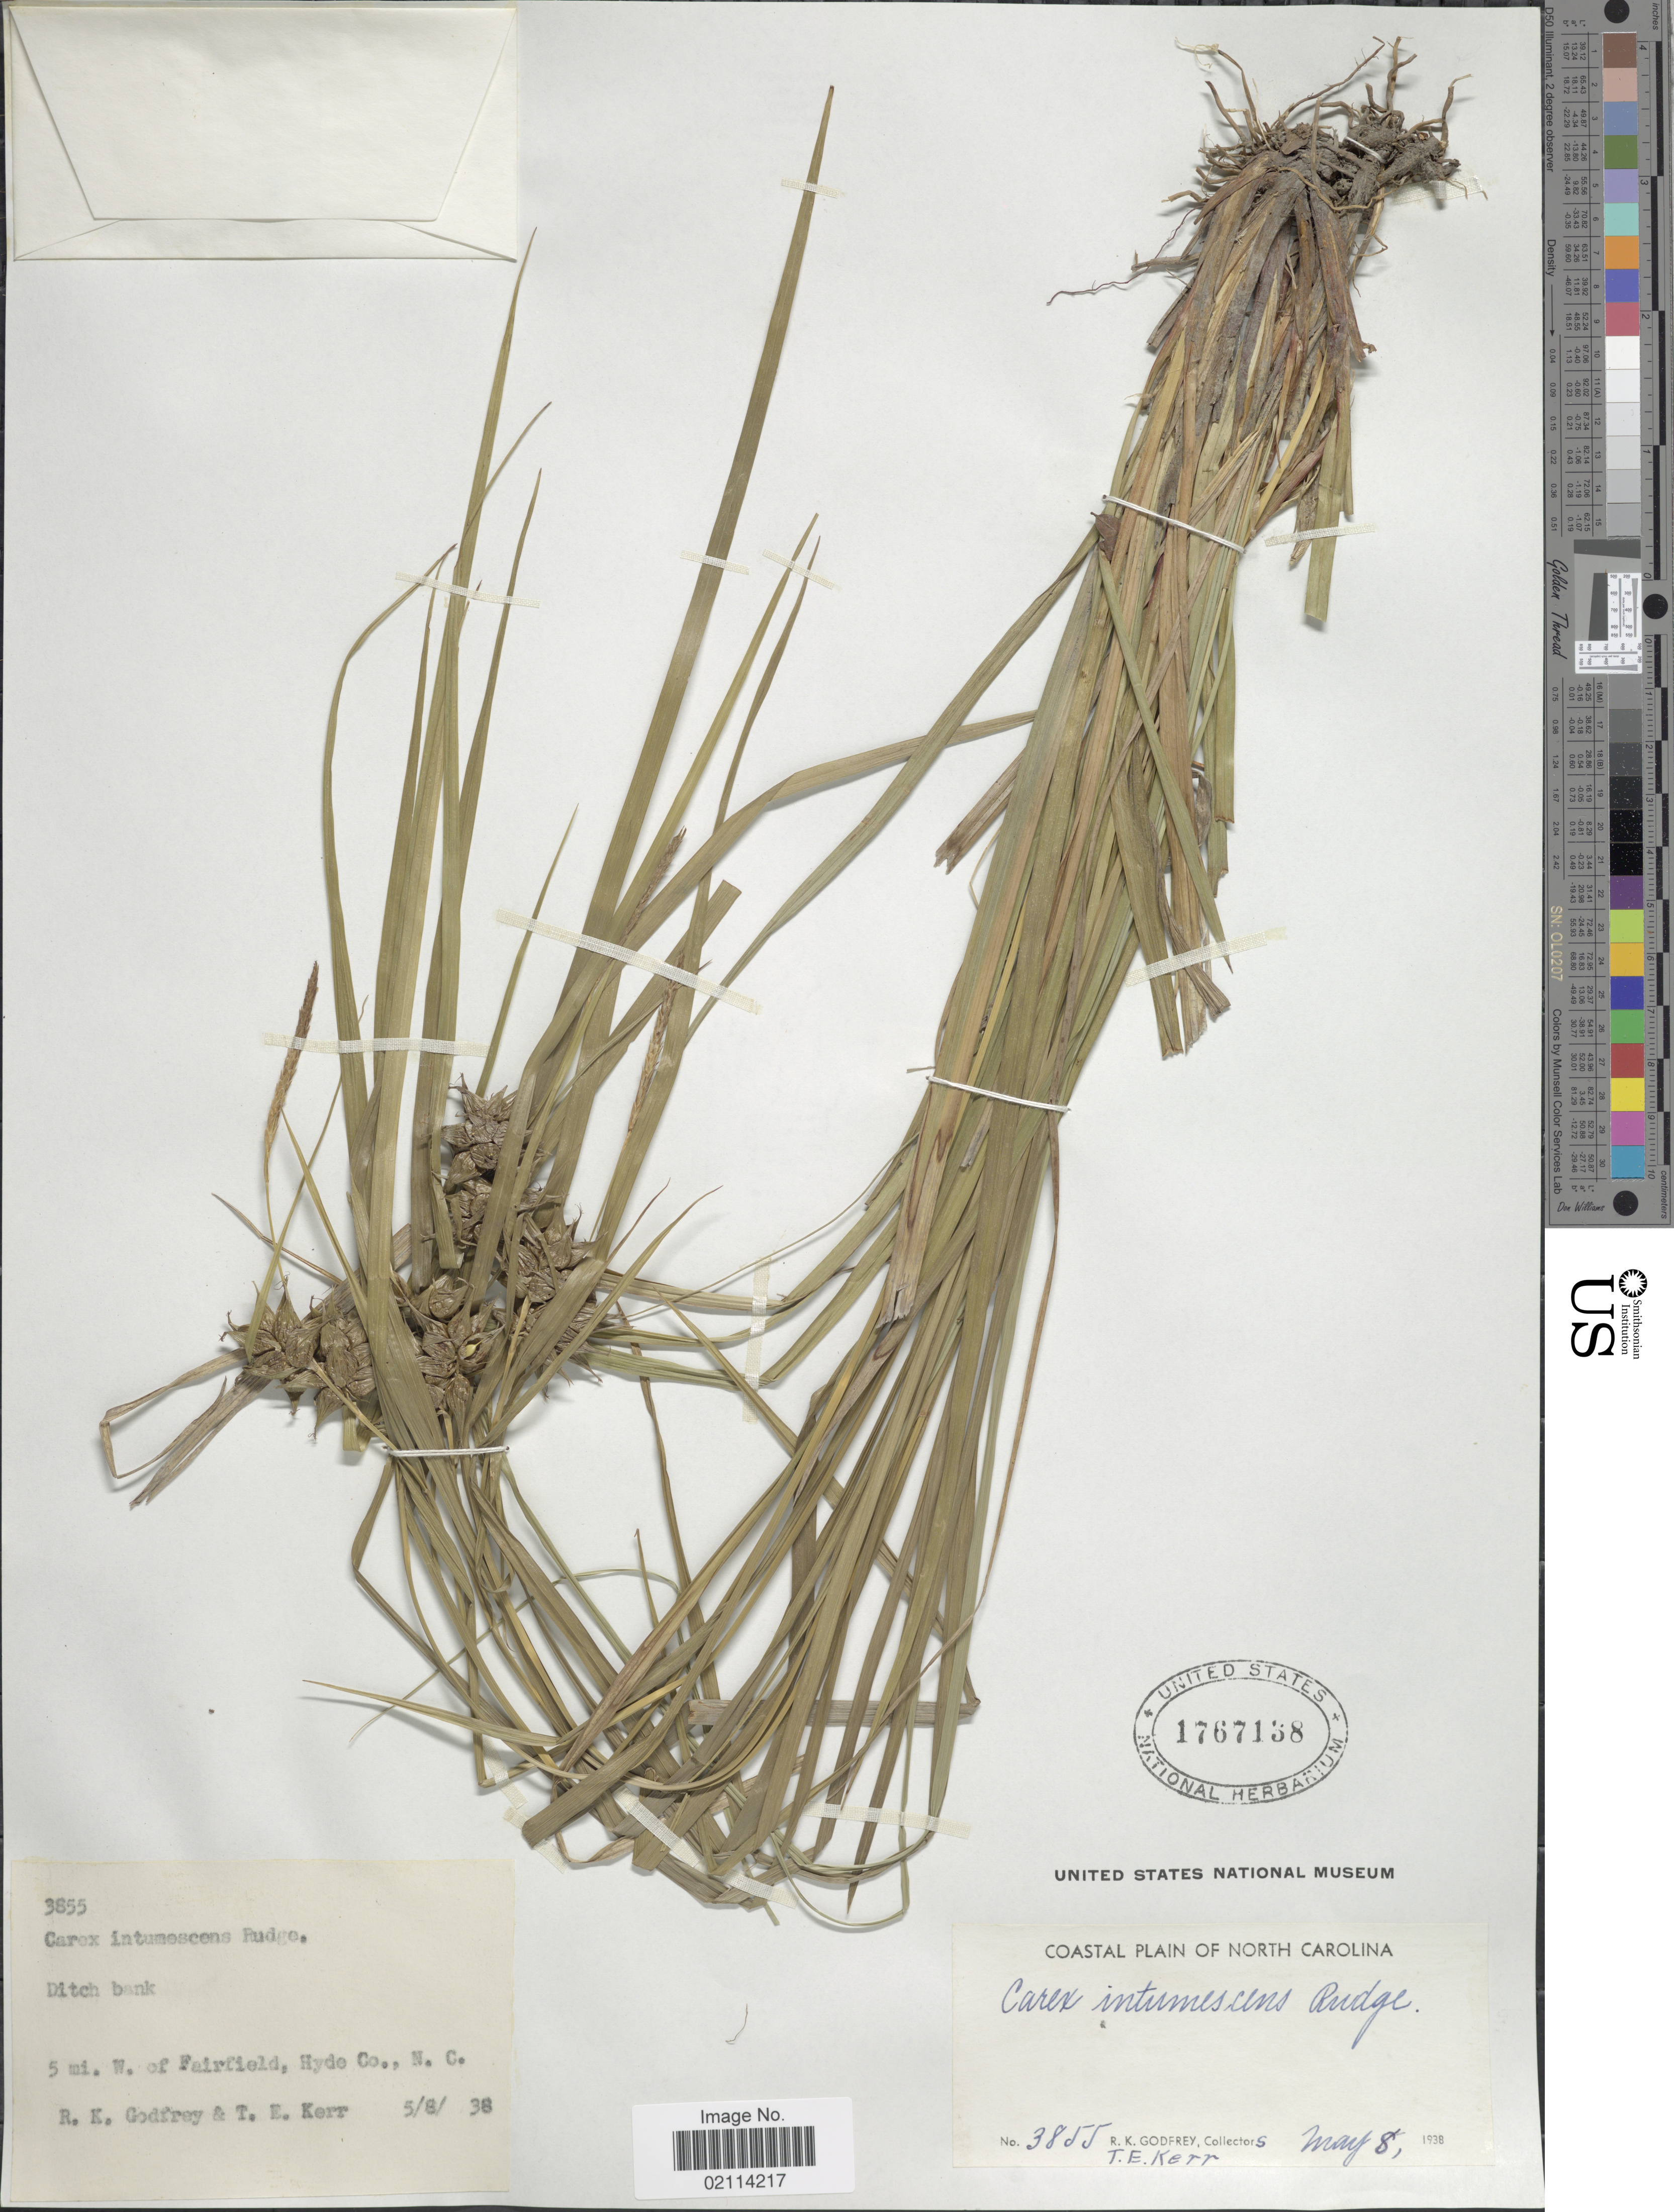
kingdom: Plantae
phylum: Tracheophyta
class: Liliopsida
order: Poales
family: Cyperaceae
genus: Carex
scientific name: Carex intumescens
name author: Rudge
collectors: R. K. Godfrey & T. E. Kerr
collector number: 3855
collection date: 1938-05-08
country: United States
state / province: North Carolina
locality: Coastal Plain, ditch bank, 5 mi. W. of Fairfield, Hyde Co.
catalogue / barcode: US 1767138